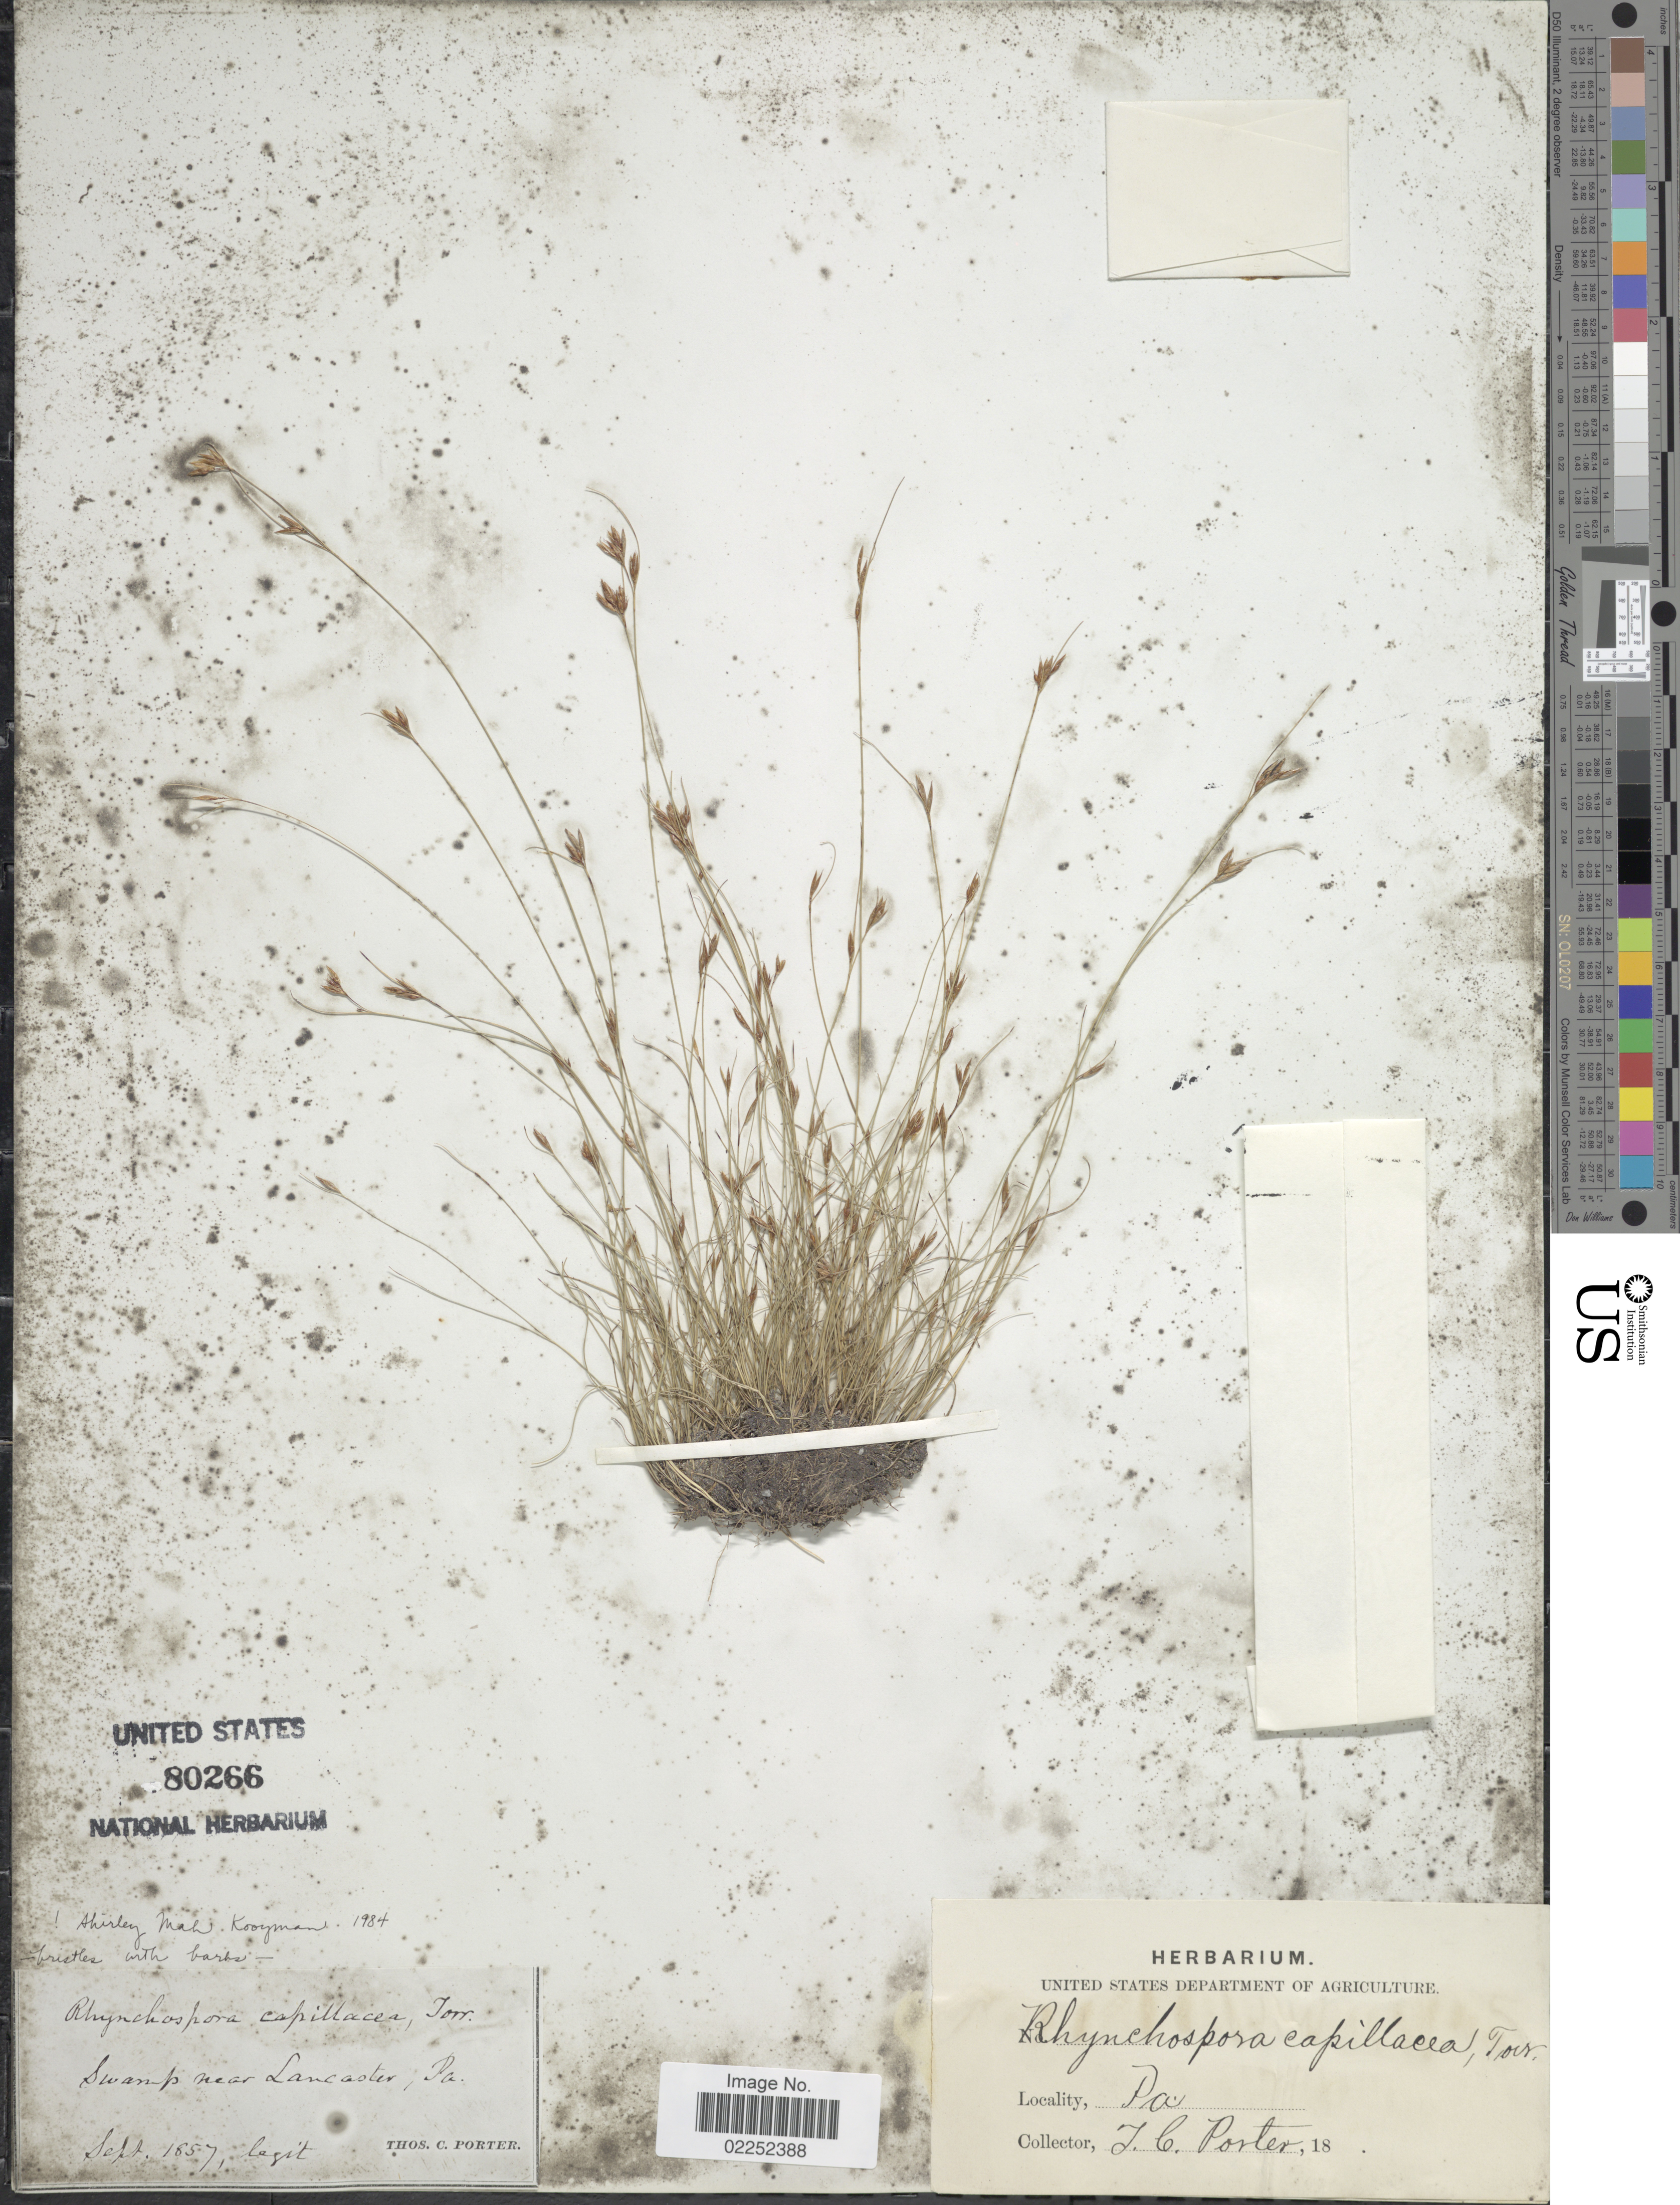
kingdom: Plantae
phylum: Tracheophyta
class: Liliopsida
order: Poales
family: Cyperaceae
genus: Rhynchospora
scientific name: Rhynchospora capillacea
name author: Torr.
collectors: T. Porter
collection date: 1857-09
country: United States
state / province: Pennsylvania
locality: Swamp near Lancaster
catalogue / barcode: US 80266